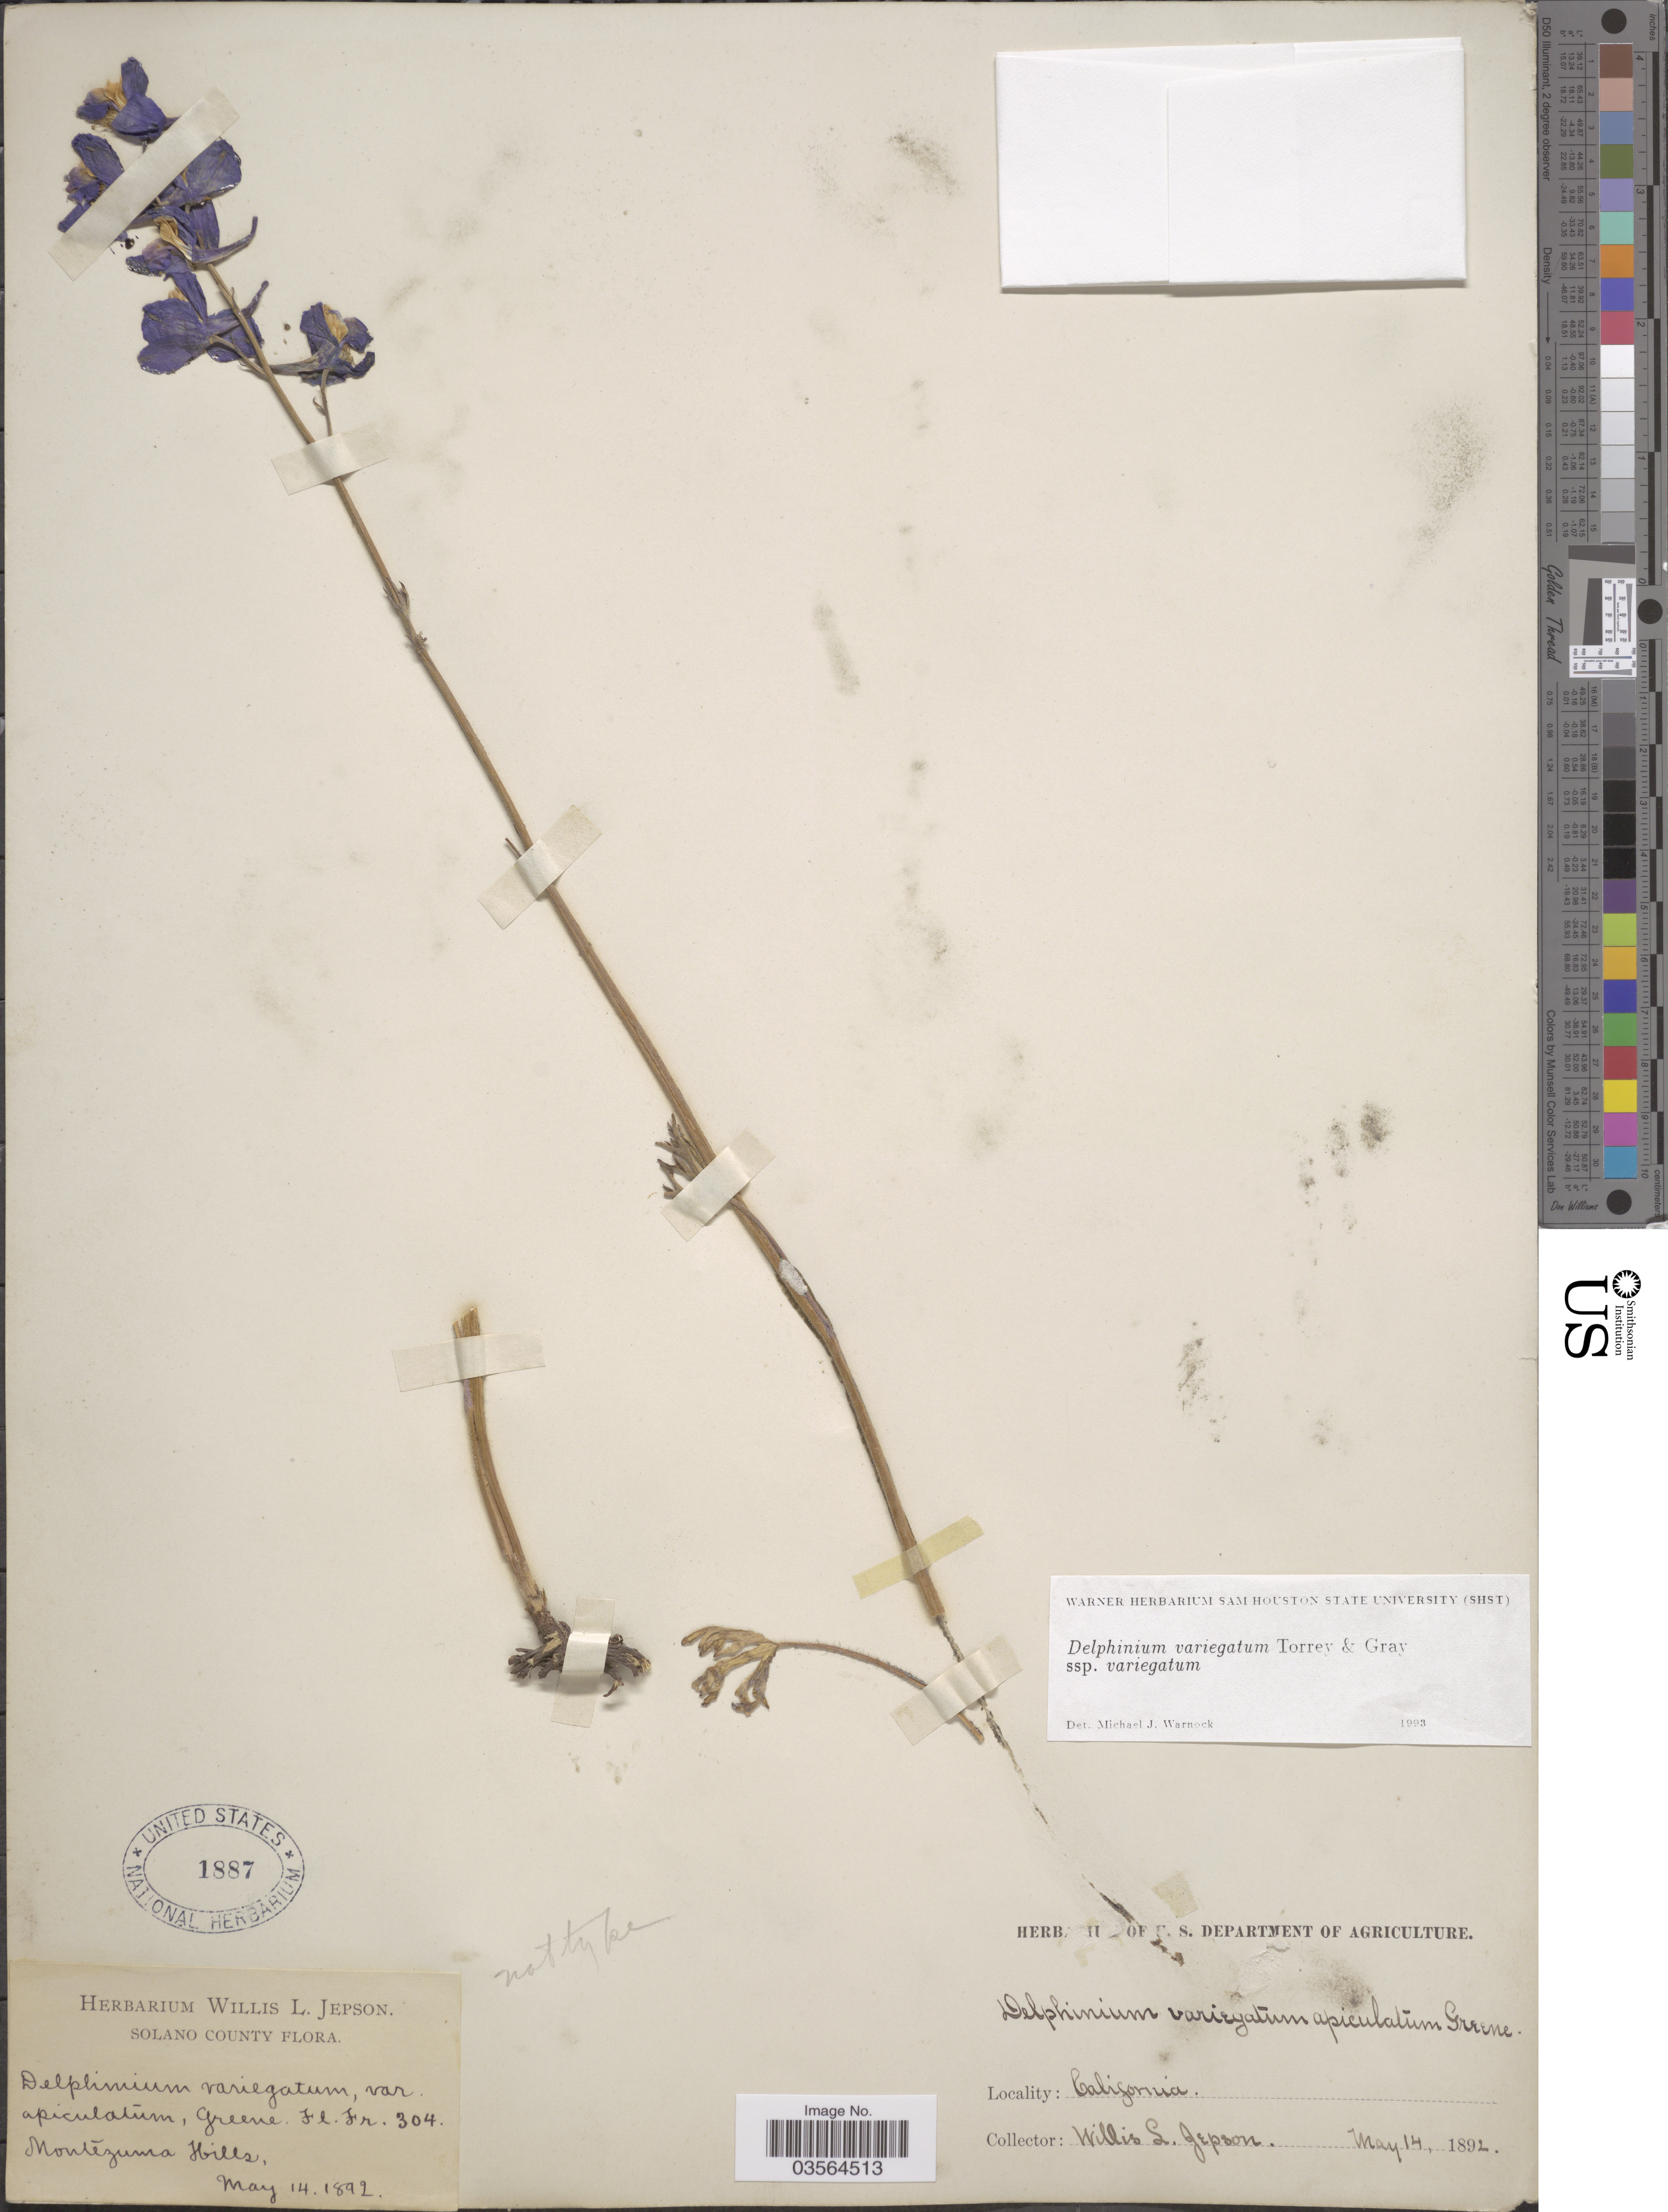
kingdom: Plantae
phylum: Tracheophyta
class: Magnoliopsida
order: Ranunculales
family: Ranunculaceae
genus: Delphinium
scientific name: Delphinium variegatum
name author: Torr. & A. Gray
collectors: W. L. Jepson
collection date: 1892-05-14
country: United States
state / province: California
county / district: Sonoma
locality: Sonoma County. Montezuma Hills.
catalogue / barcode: US 1887